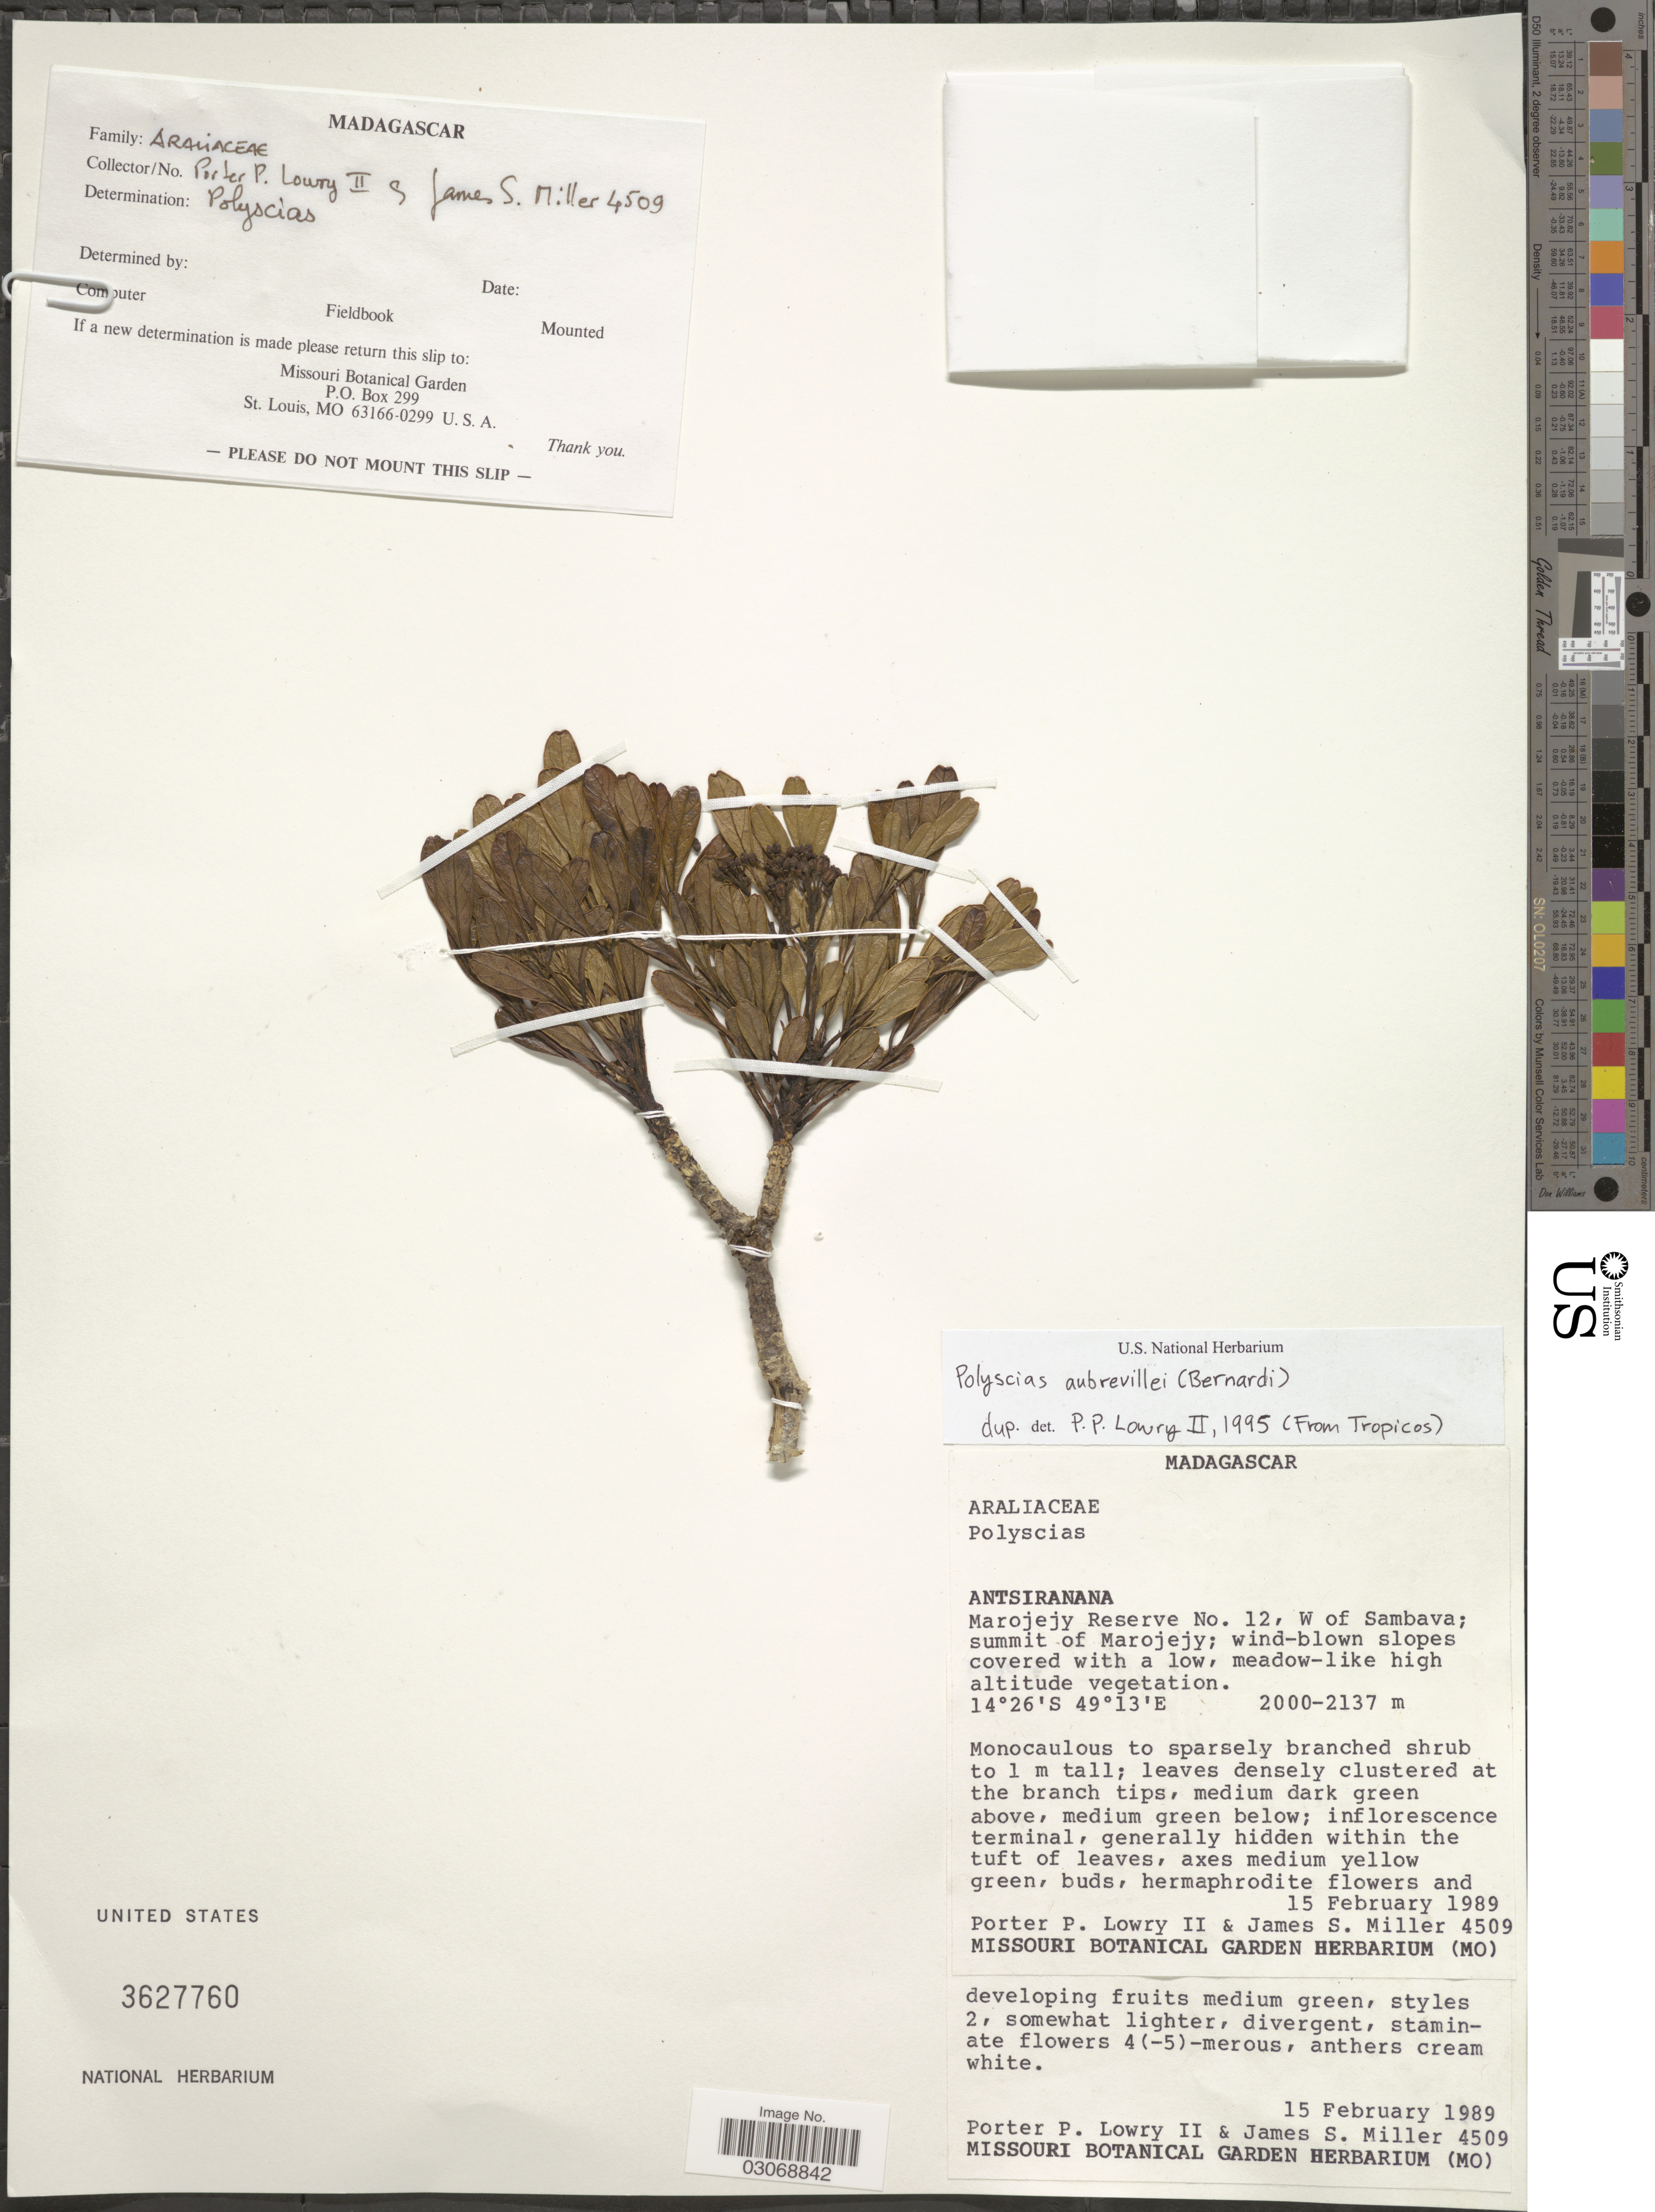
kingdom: Plantae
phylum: Tracheophyta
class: Magnoliopsida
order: Apiales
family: Araliaceae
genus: Polyscias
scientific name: Polyscias aubrevillei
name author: (Bernardi) Bernardi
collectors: P. P. Lowry & J. S. Miller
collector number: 4509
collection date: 1989-02-15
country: Madagascar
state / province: Sava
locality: Marojejy Reserve No. 12, W of Sambava; summit of Marojejy.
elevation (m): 2000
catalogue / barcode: US 3627760